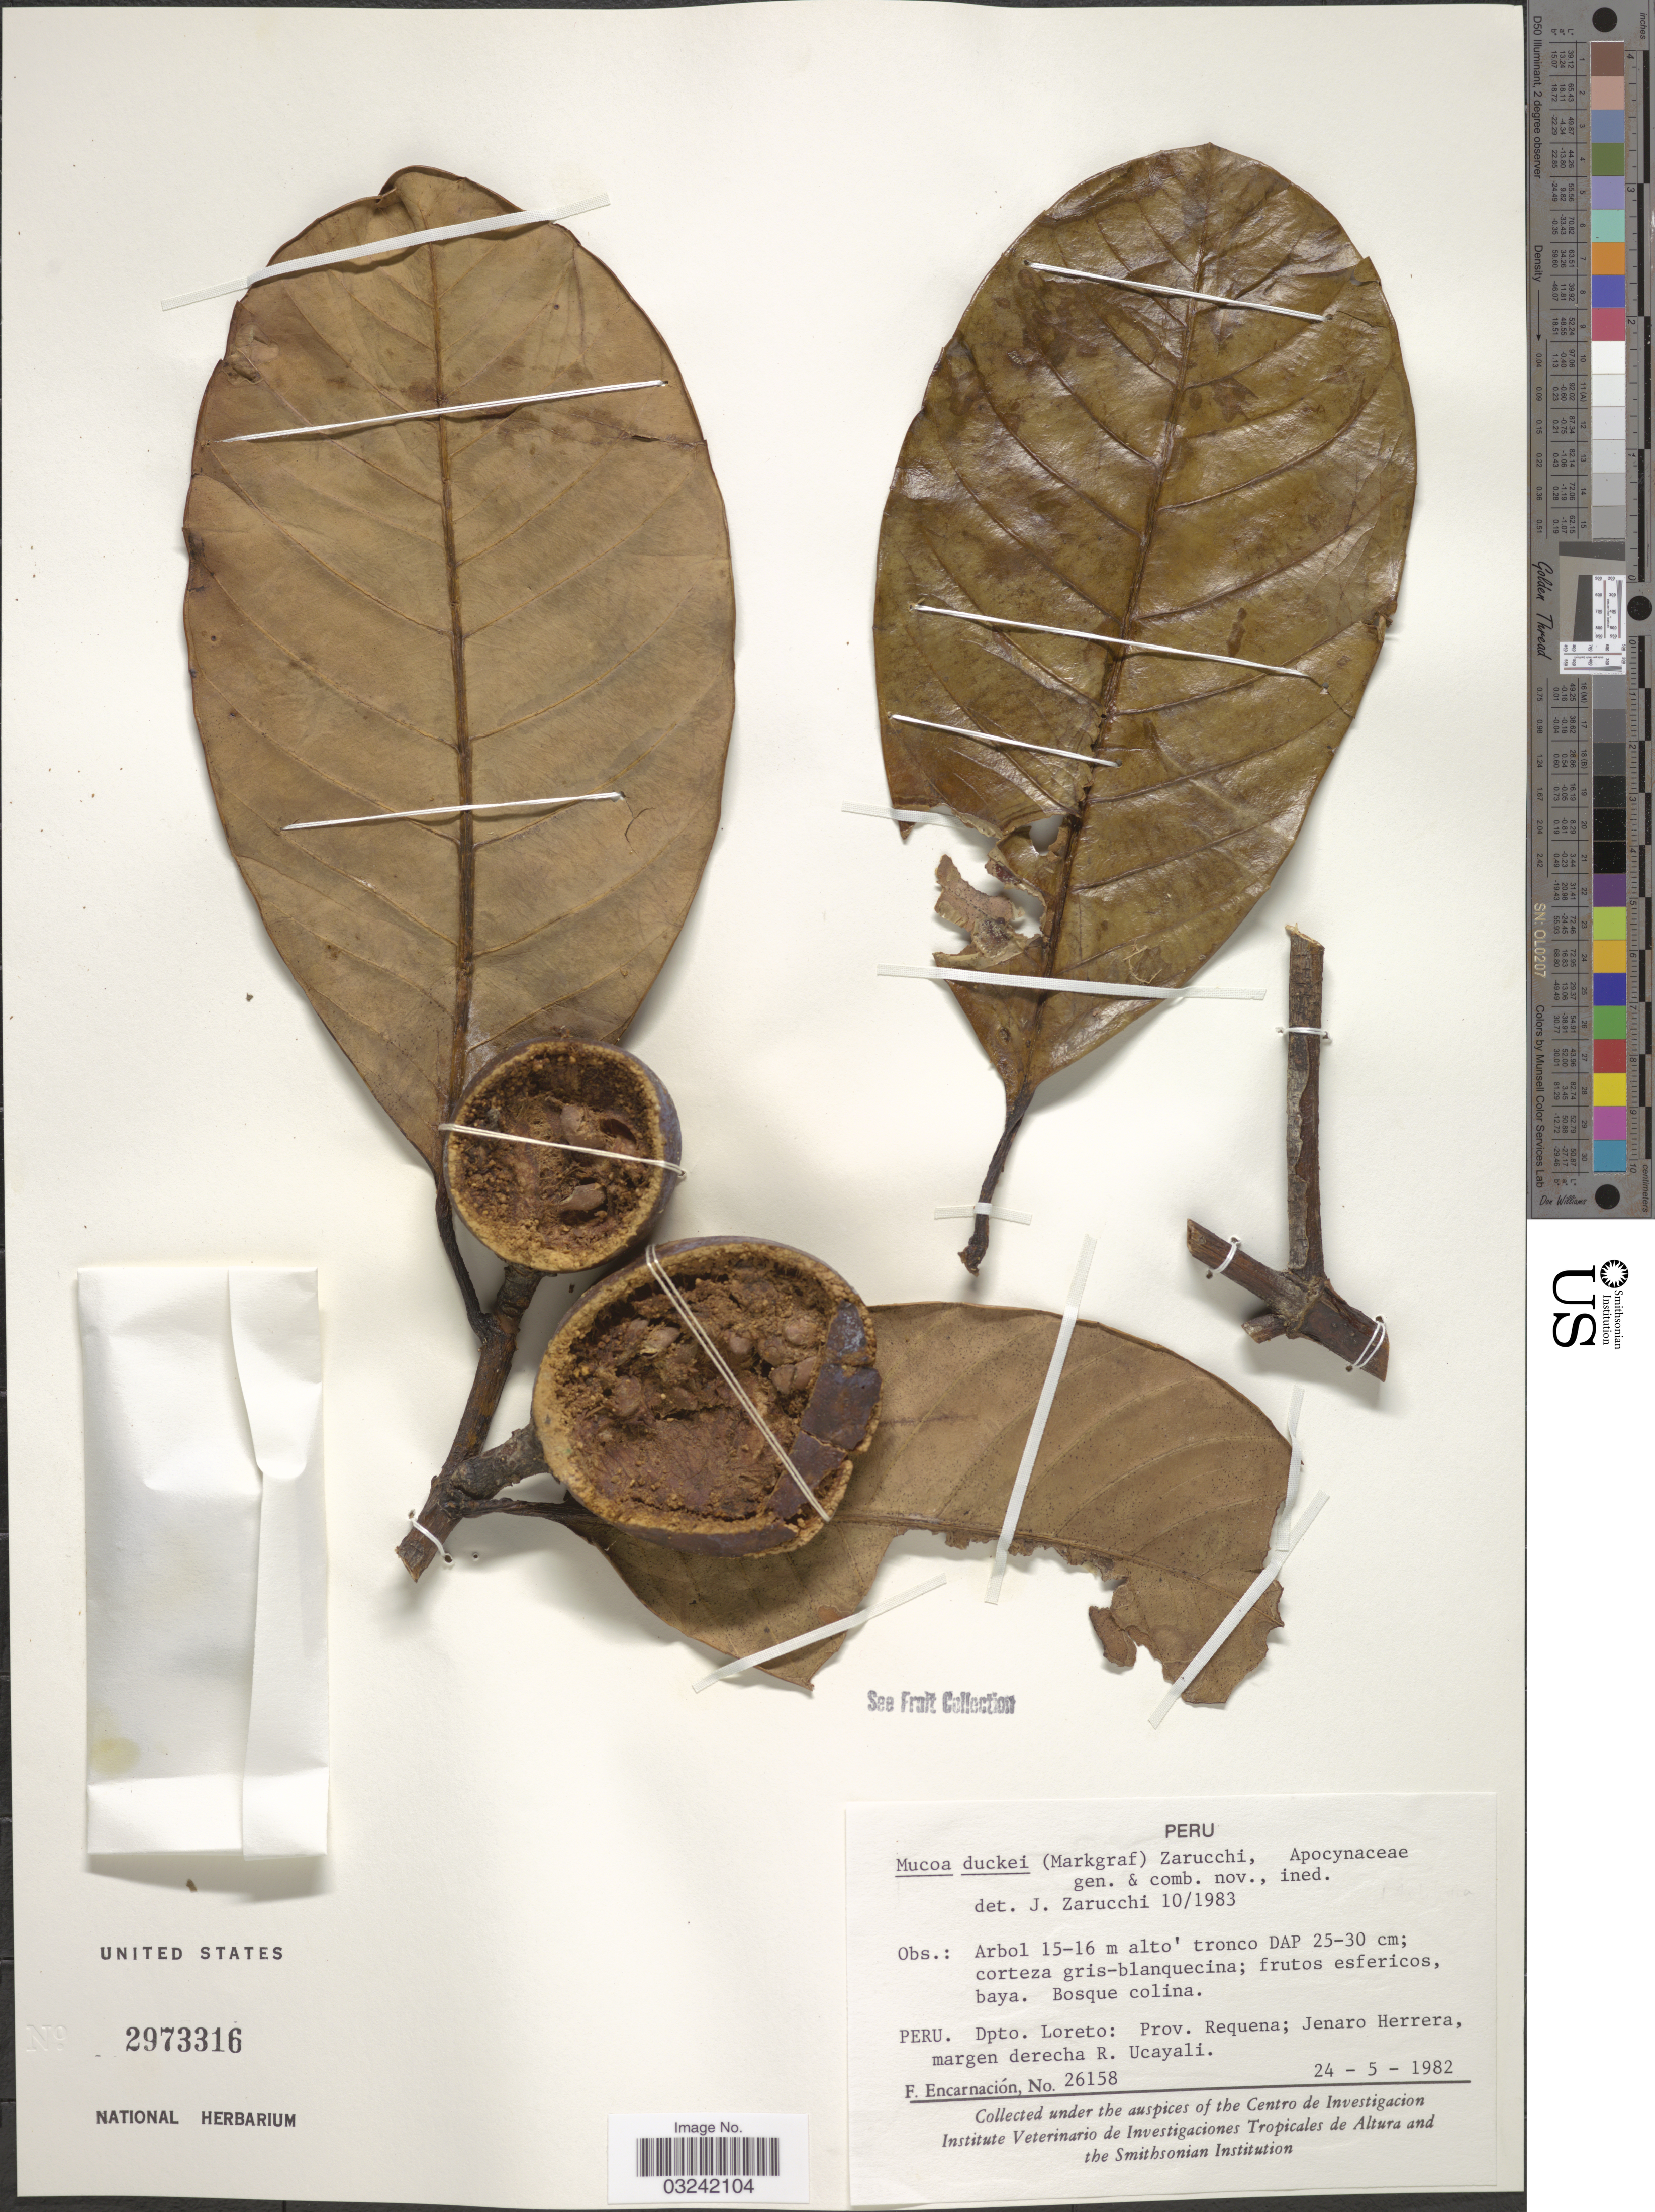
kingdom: Plantae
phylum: Tracheophyta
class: Magnoliopsida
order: Gentianales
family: Apocynaceae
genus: Mucoa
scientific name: Mucoa duckei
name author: (Markgr.) Zarucchi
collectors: F. Encarnación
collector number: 26158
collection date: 1982-05-24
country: Peru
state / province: Loreto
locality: Dpto. Loreto: Prov. Requena; Jenaro Herrera, margen derecha R. Ucayali.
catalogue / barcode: US 2973316